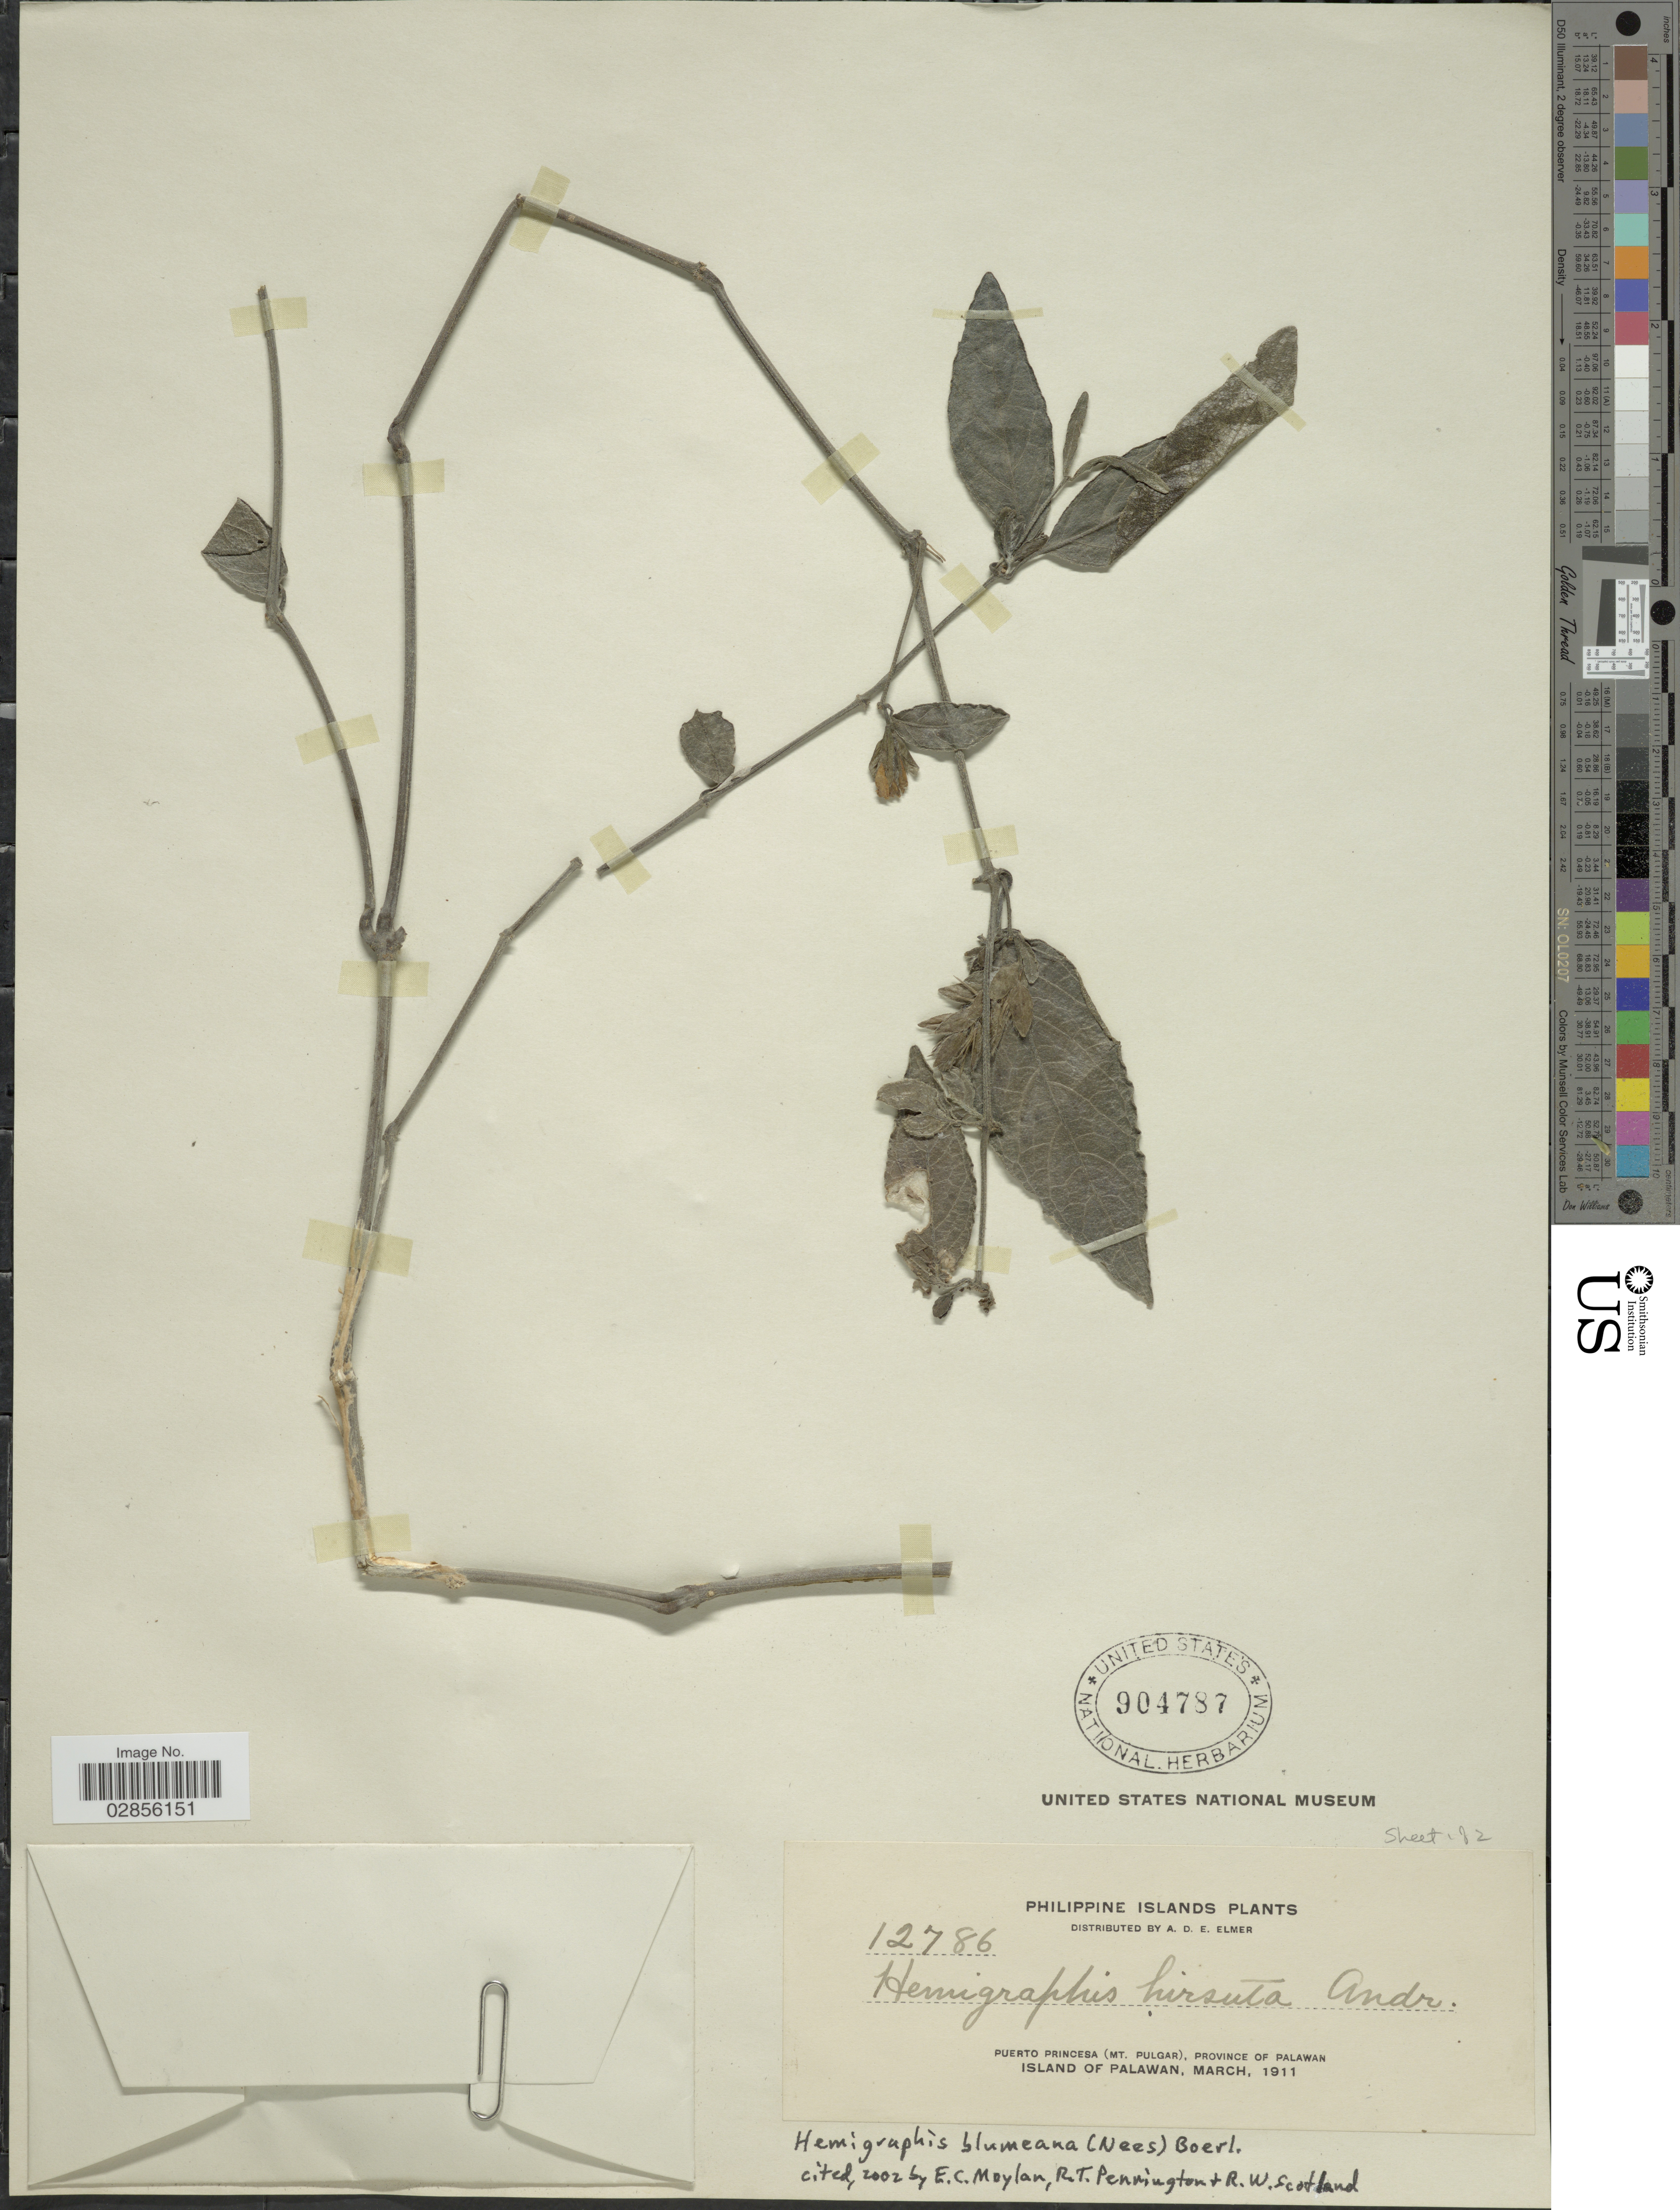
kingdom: Plantae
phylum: Tracheophyta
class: Magnoliopsida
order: Lamiales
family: Acanthaceae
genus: Hemigraphis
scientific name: Hemigraphis blumeana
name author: (Nees) Boerl.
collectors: A. D. E. Elmer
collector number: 12786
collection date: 1911-03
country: Philippines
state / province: Mimaropa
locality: Puerto Princesa (Mt. Pulgar), Province of Palawan. Island of Palawan.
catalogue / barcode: US 904787